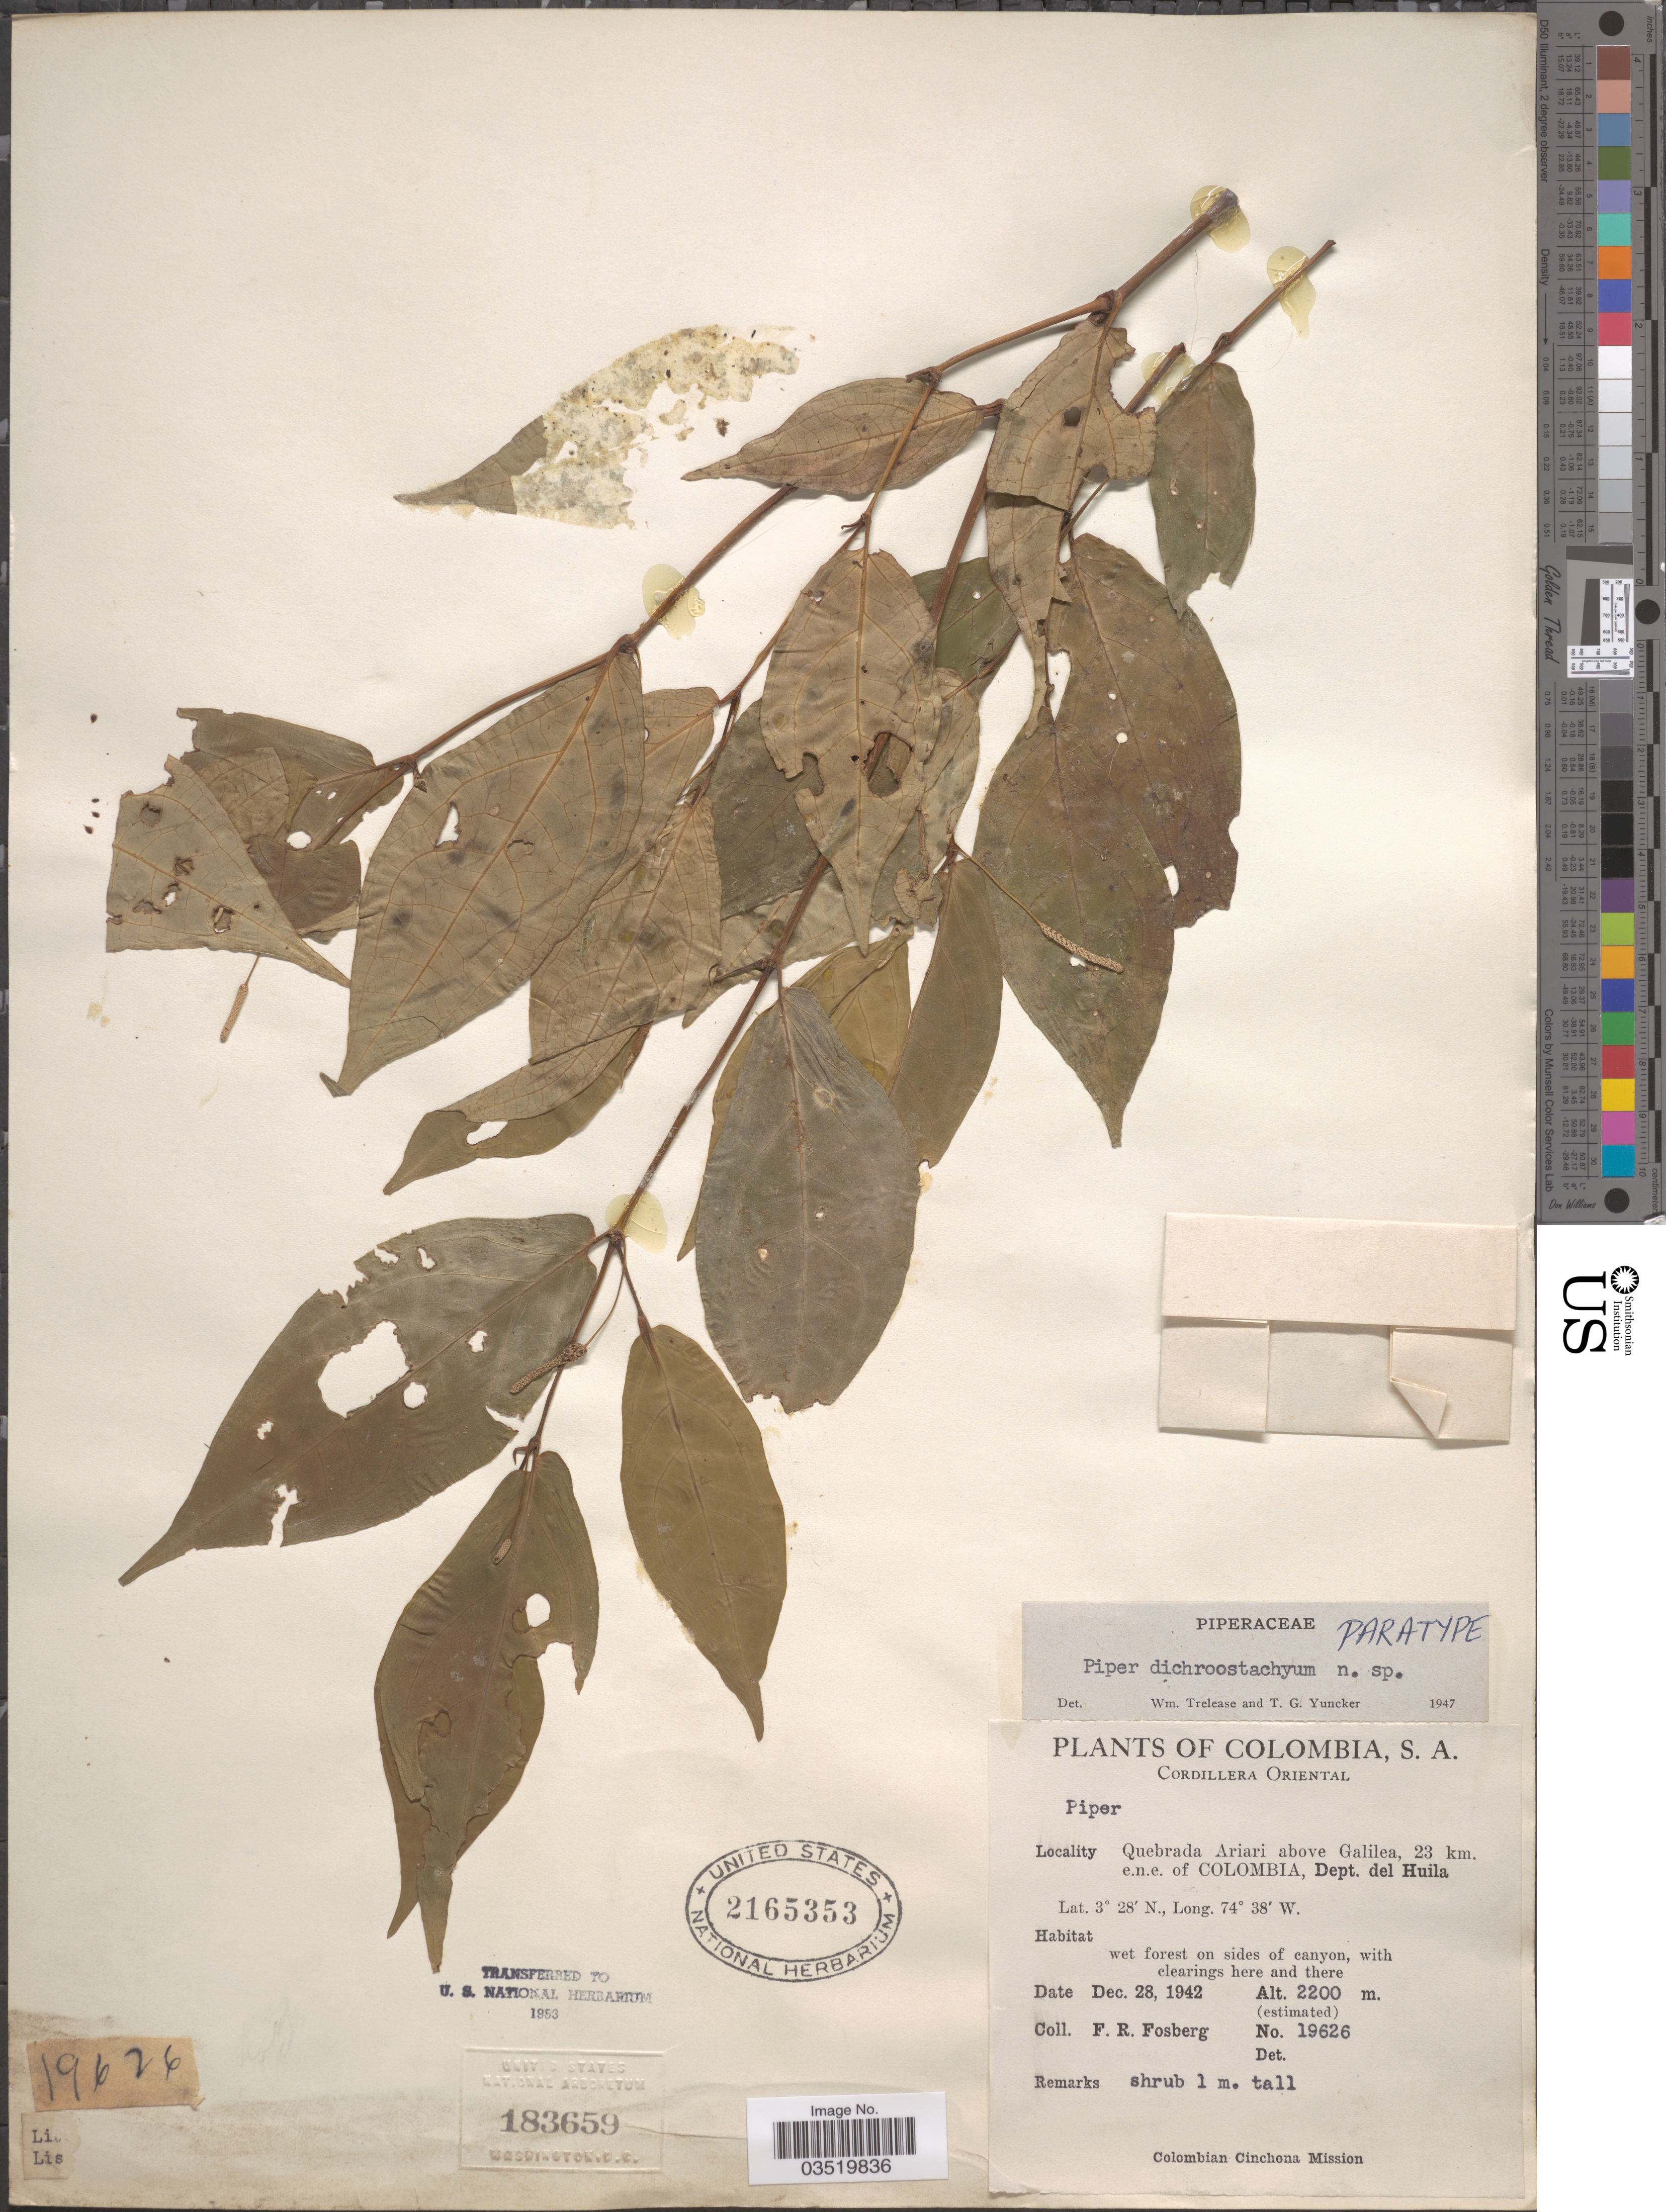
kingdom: Plantae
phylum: Tracheophyta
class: Magnoliopsida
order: Piperales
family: Piperaceae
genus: Piper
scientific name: Piper dichroostachyum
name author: Trel. & Yunck.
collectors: F. R. Fosberg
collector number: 19626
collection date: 1942-12-28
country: Colombia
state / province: Huila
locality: Cordillera Oriental. Quebrada Ariari above Galilea, 23 km. e.n.e. of Colombia, Dept. del Huila.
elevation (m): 2200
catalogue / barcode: US 2165353